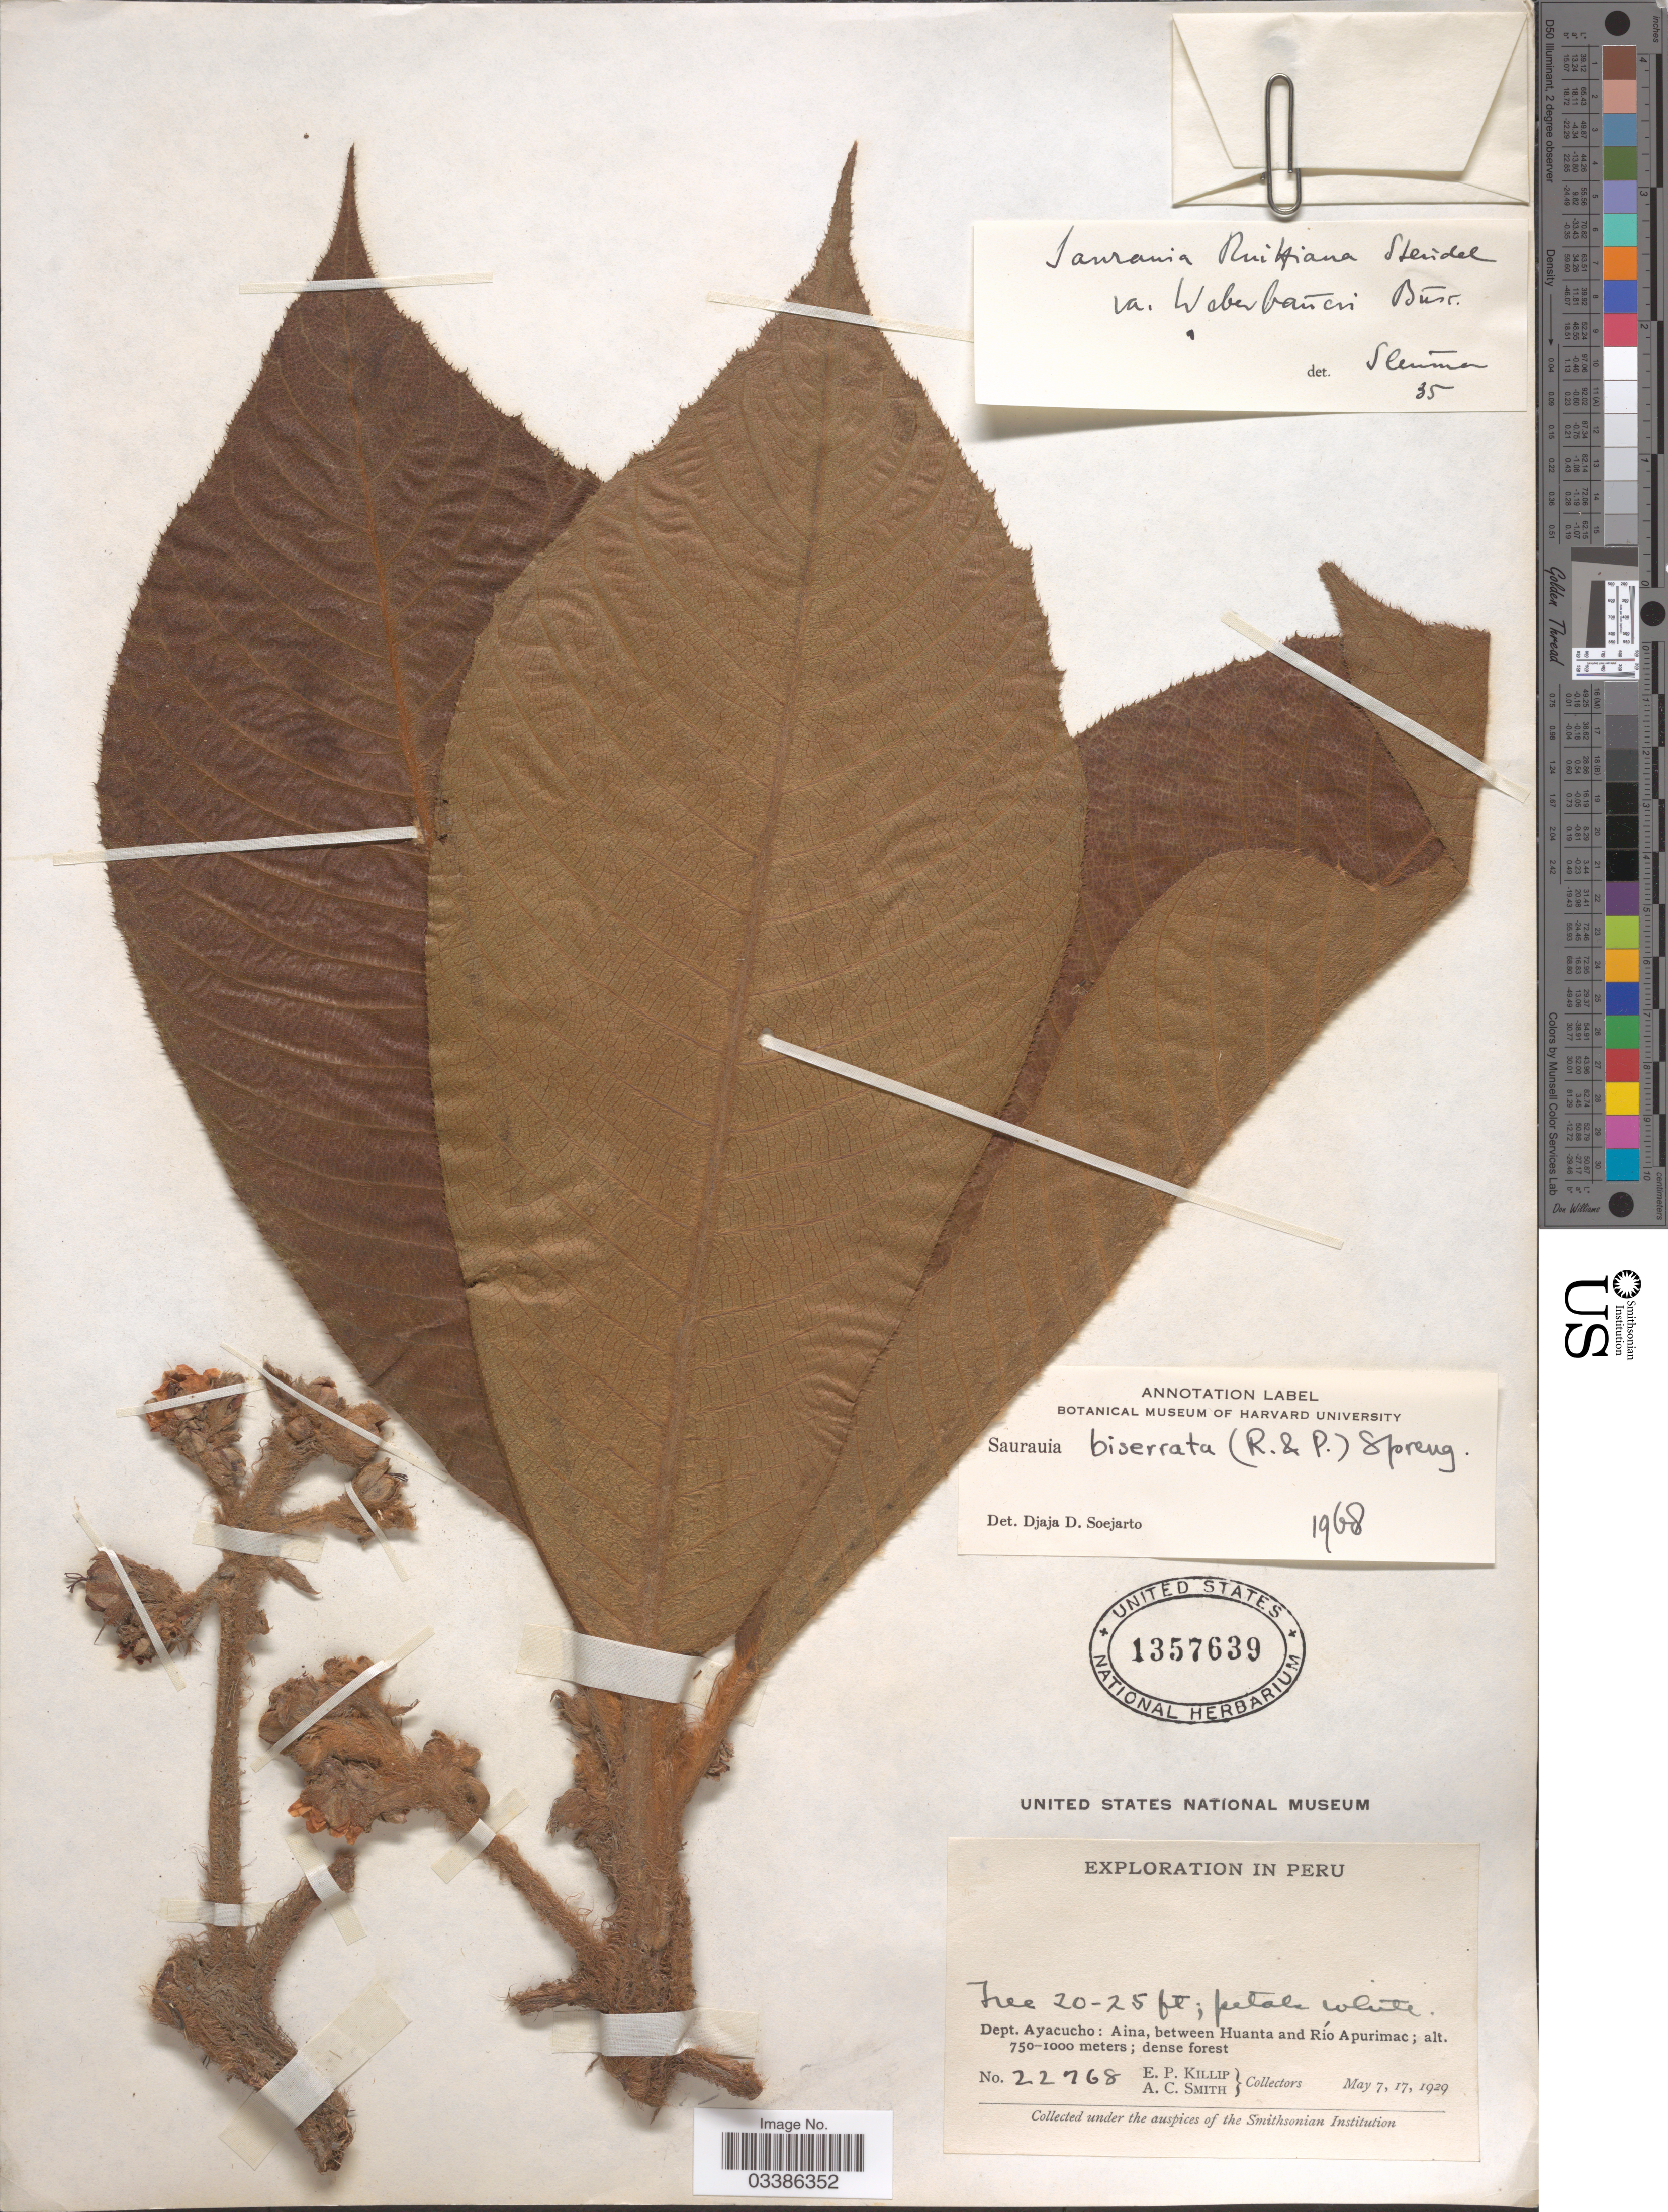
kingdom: Plantae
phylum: Tracheophyta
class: Magnoliopsida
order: Ericales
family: Actinidiaceae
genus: Saurauia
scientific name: Saurauia biserrata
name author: (Ruiz & Pav.) Spreng.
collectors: E. P. Killip & A. C. Smith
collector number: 22768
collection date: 1929-05-07/1929-05-17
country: Peru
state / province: Ayacucho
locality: Dept. Ayacucho: Aina, between Huanta and Río Apurimac.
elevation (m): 750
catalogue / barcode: US 1357639